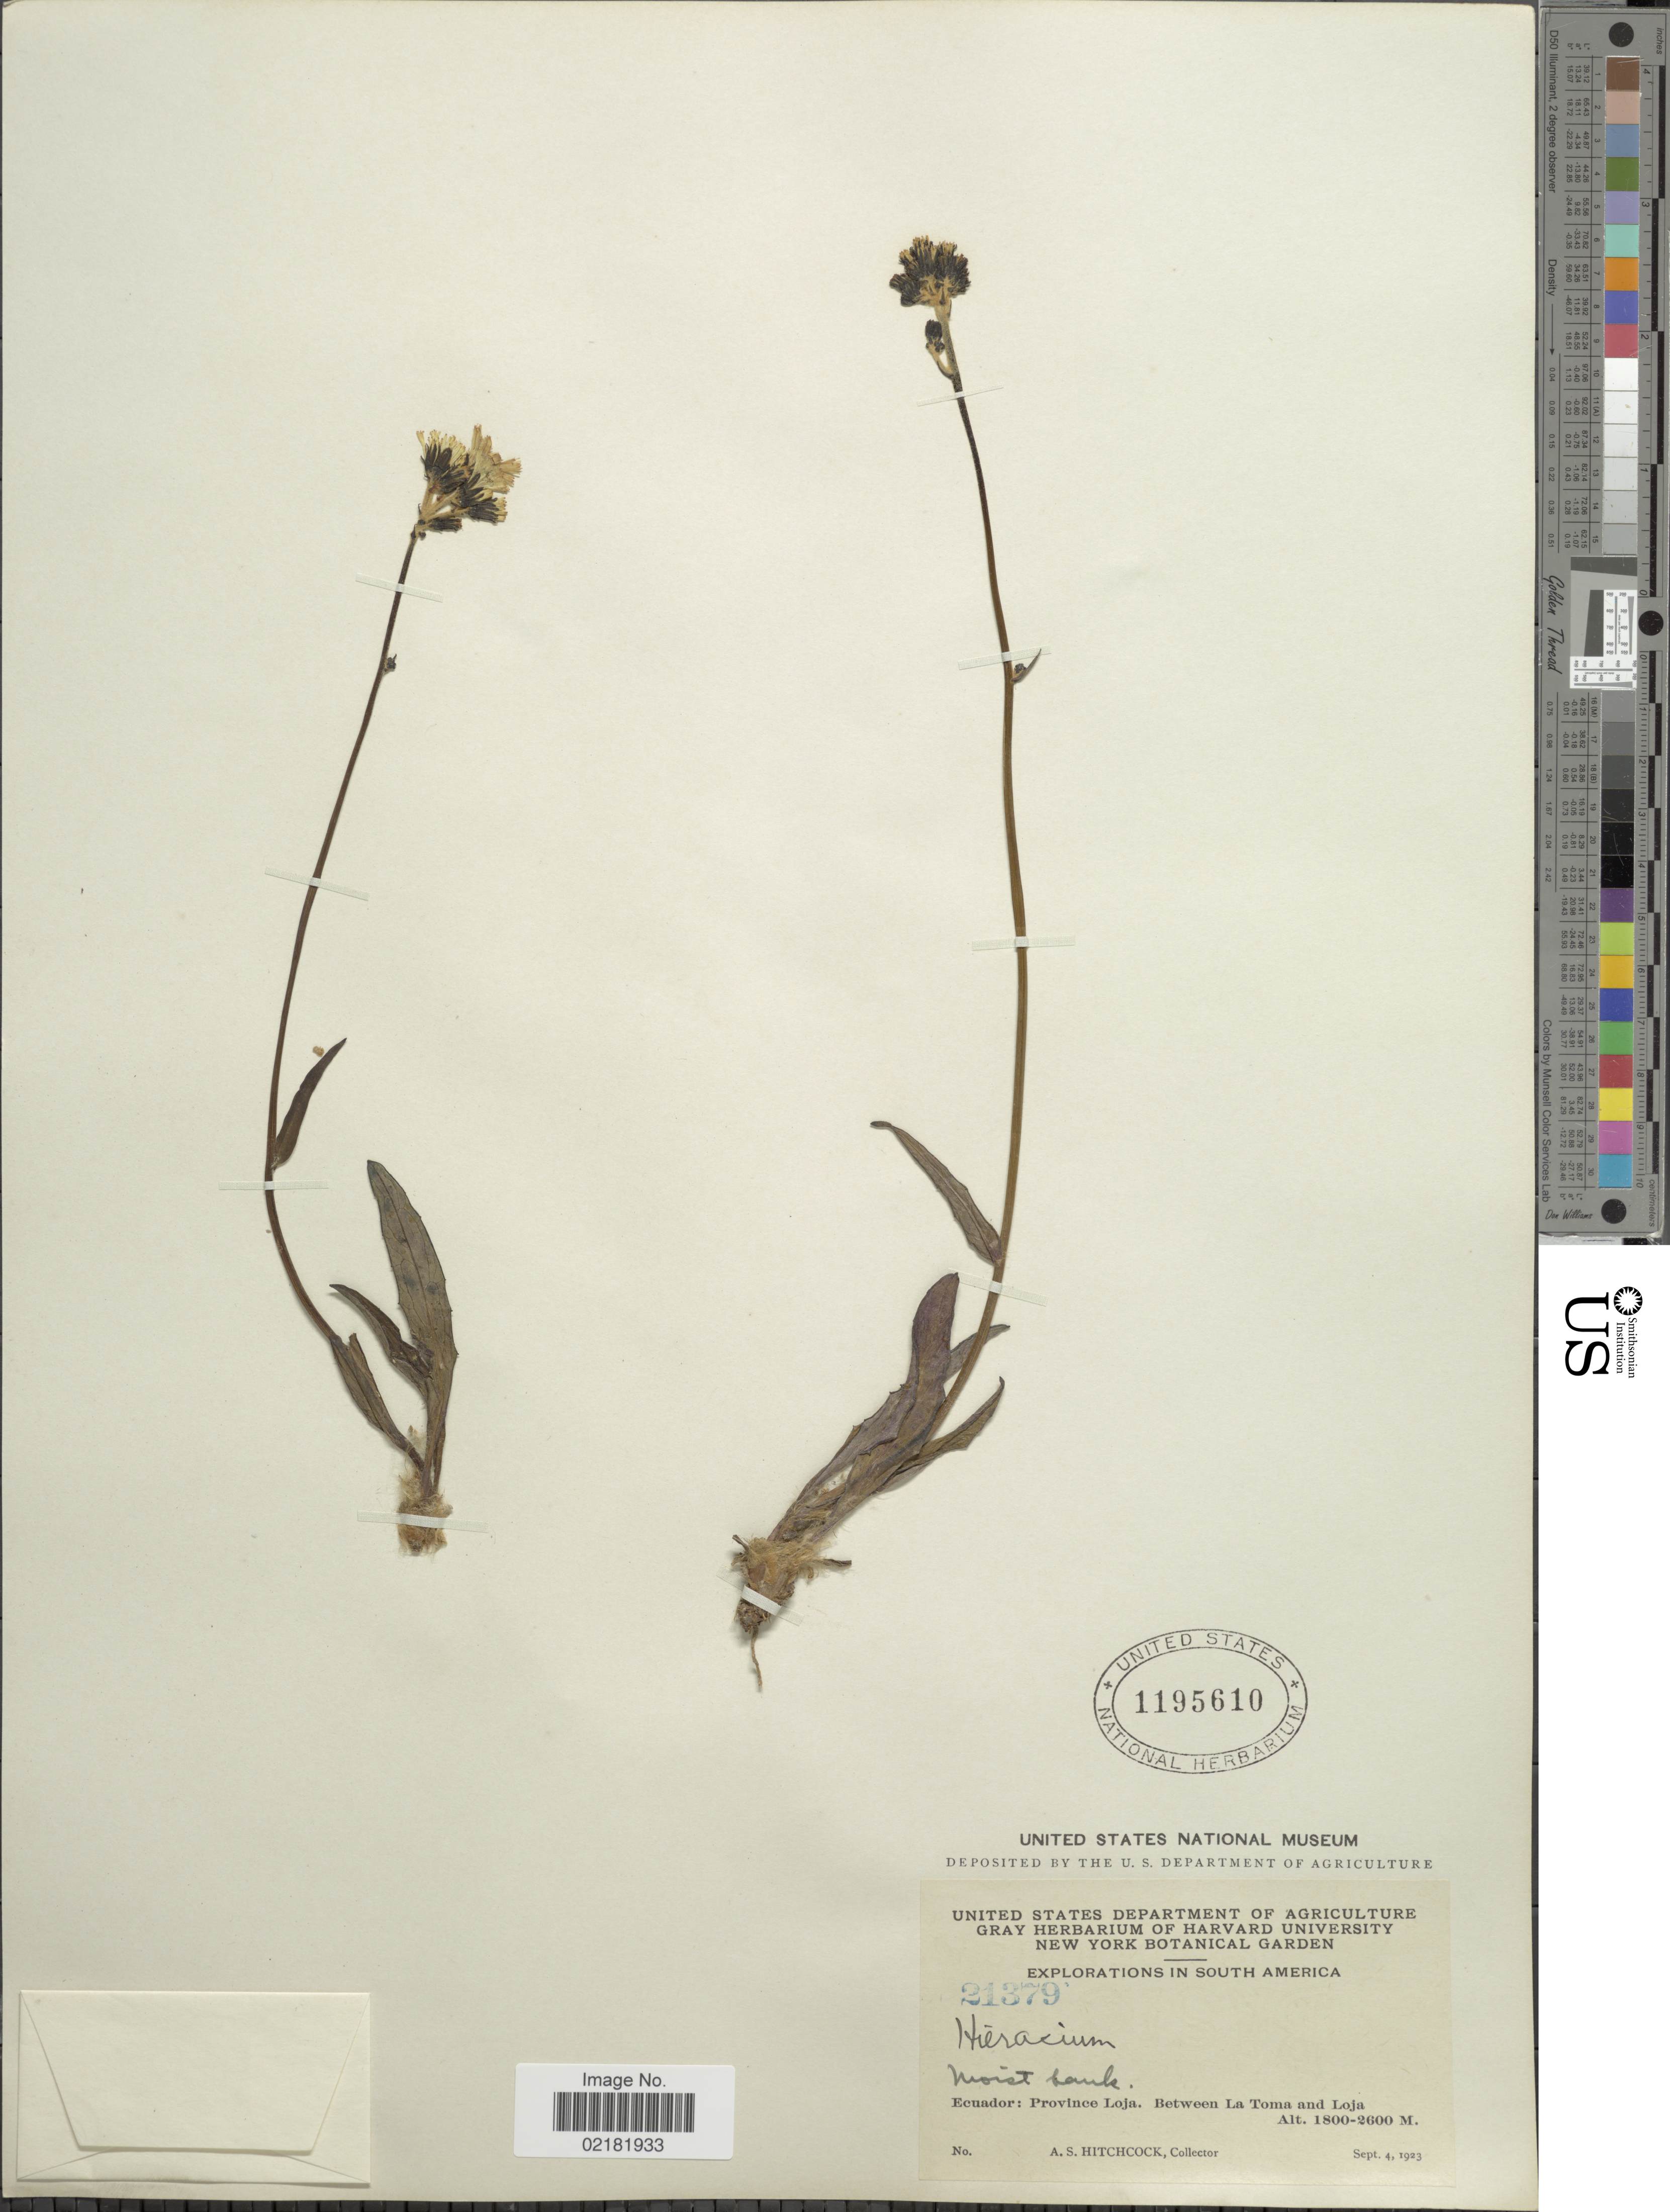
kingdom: Plantae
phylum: Tracheophyta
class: Magnoliopsida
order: Asterales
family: Asteraceae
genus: Hieracium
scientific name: Hieracium repandulare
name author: Druce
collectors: A. S. Hitchcock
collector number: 21379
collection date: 1923-09-04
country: Ecuador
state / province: Loja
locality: Between La Toma and Loja.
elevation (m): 1800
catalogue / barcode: US 1195610